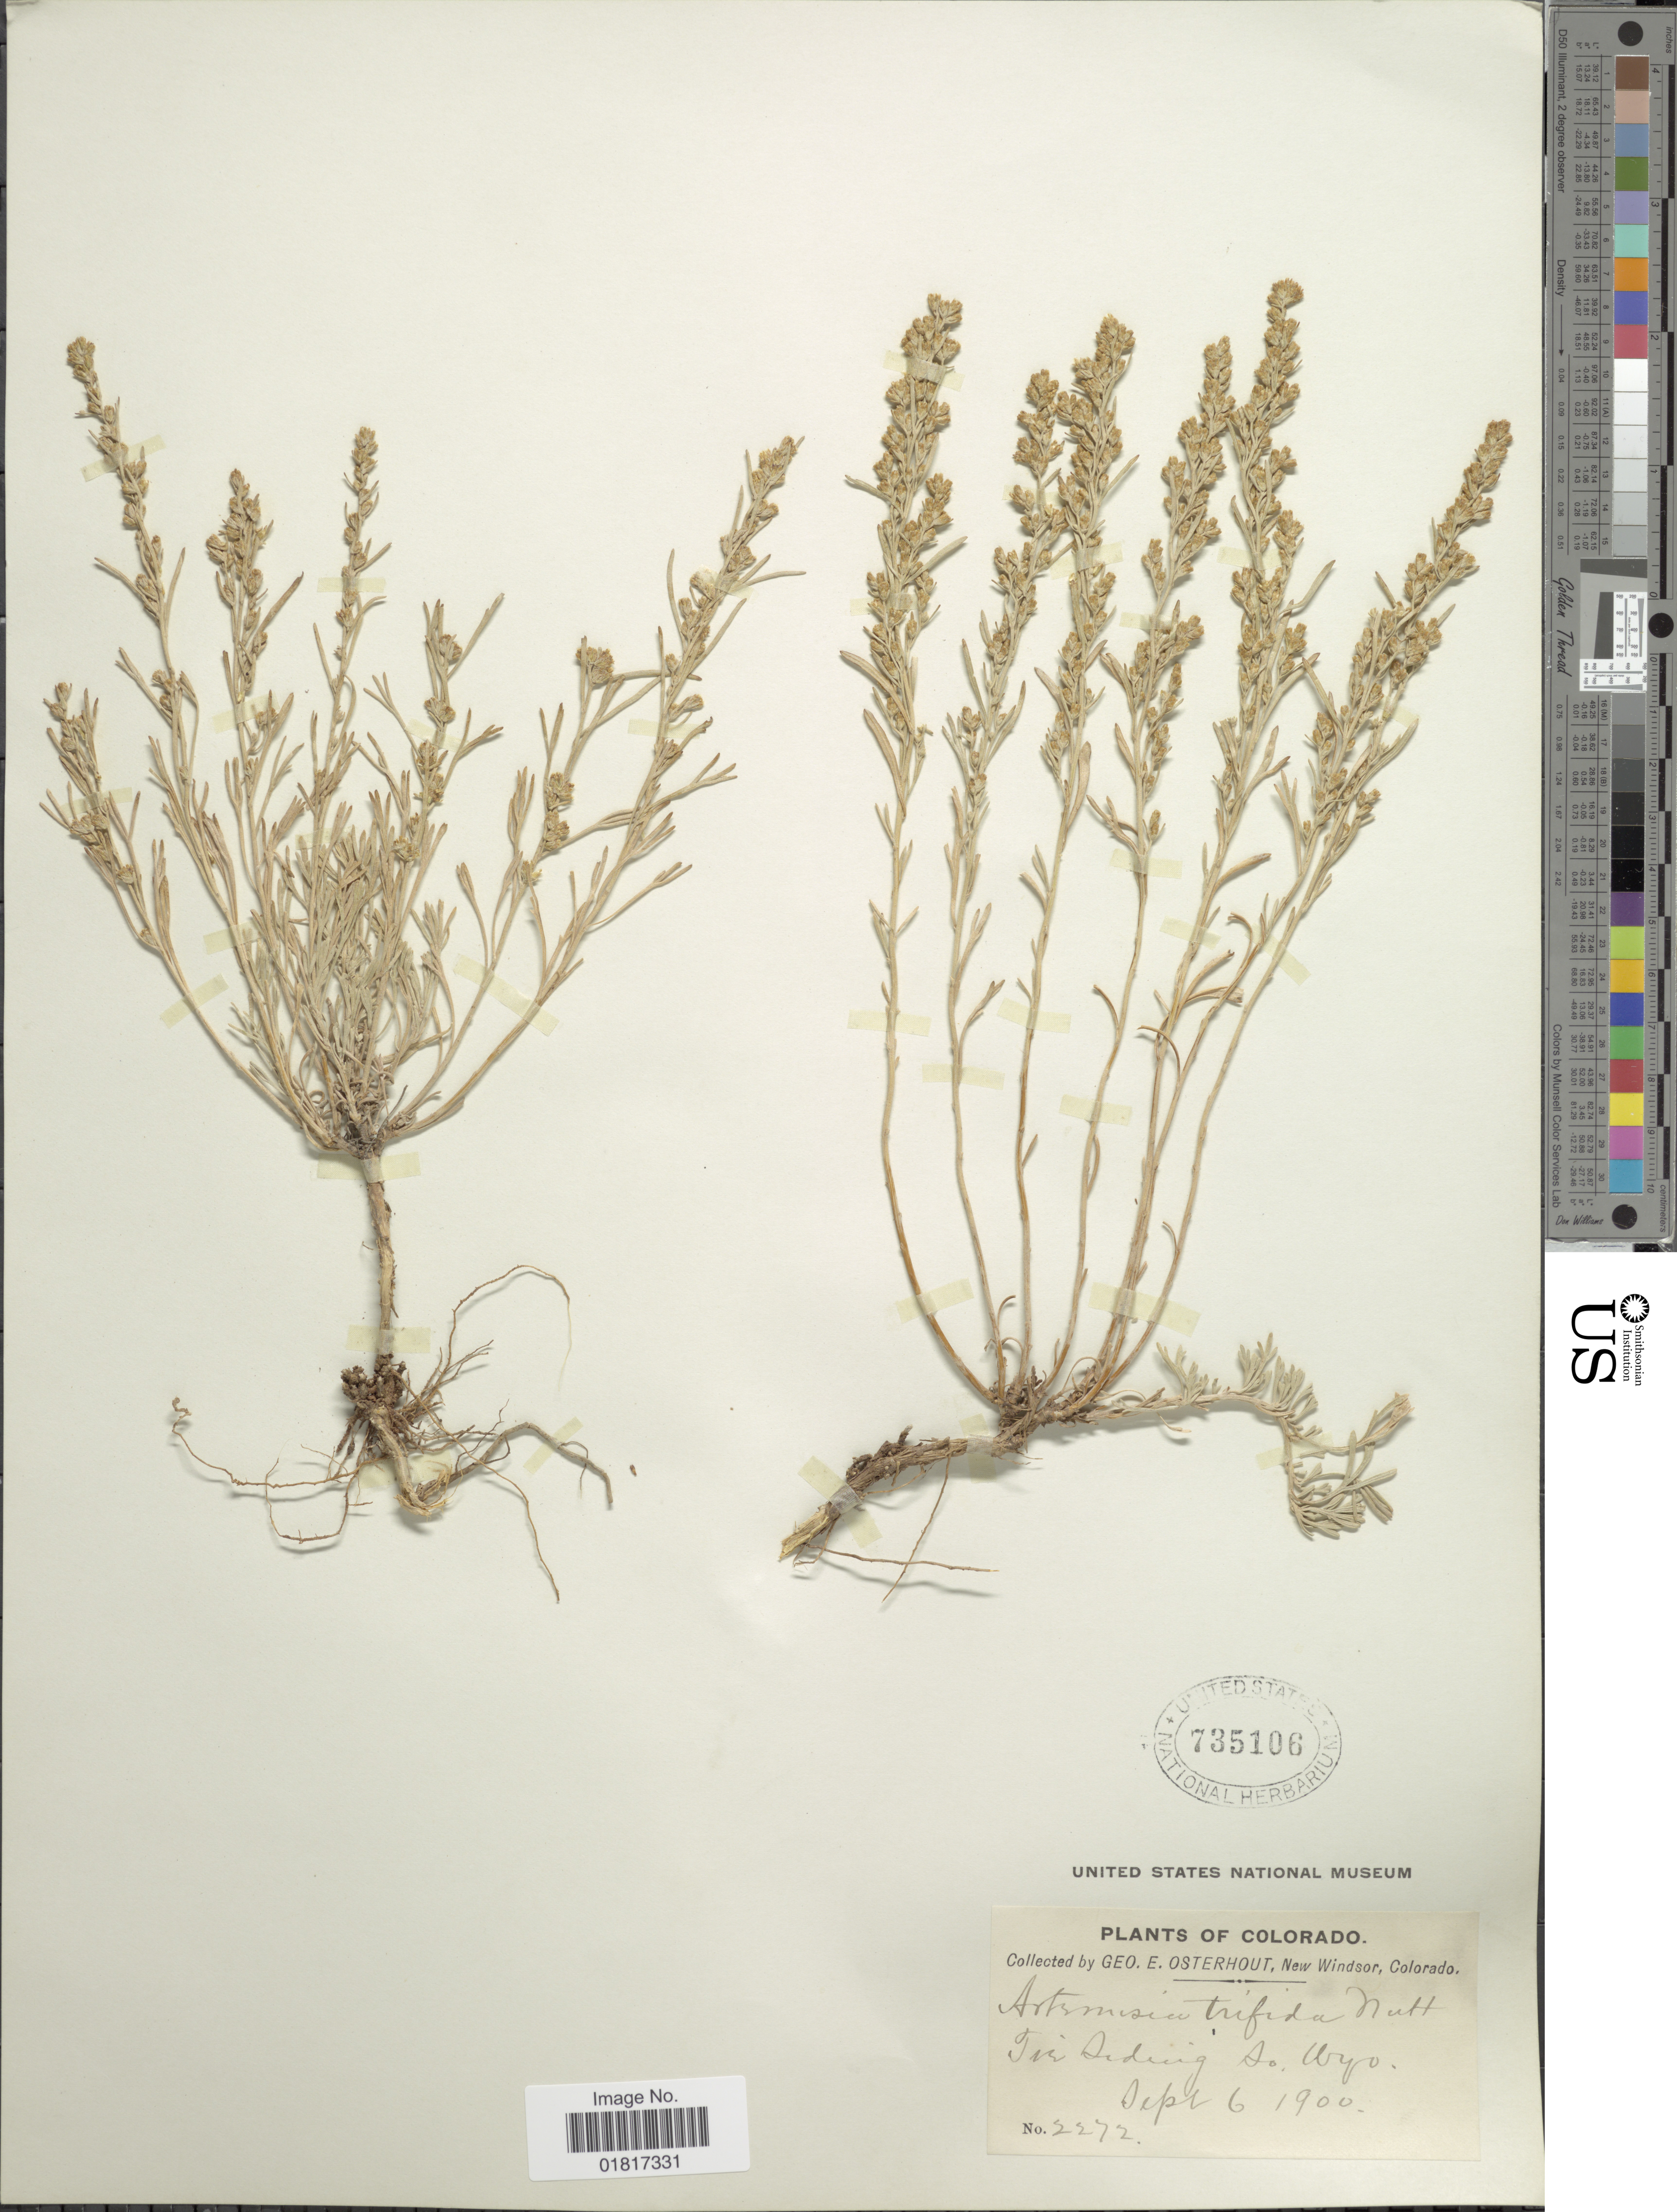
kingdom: Plantae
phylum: Tracheophyta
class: Magnoliopsida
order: Asterales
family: Asteraceae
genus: Artemisia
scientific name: Artemisia tripartita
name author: Rydb.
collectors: G. E. Osterhout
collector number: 2272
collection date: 1900-09-06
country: United States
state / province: Wyoming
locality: Tie Siding, So. Wyo.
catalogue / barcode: US 735106